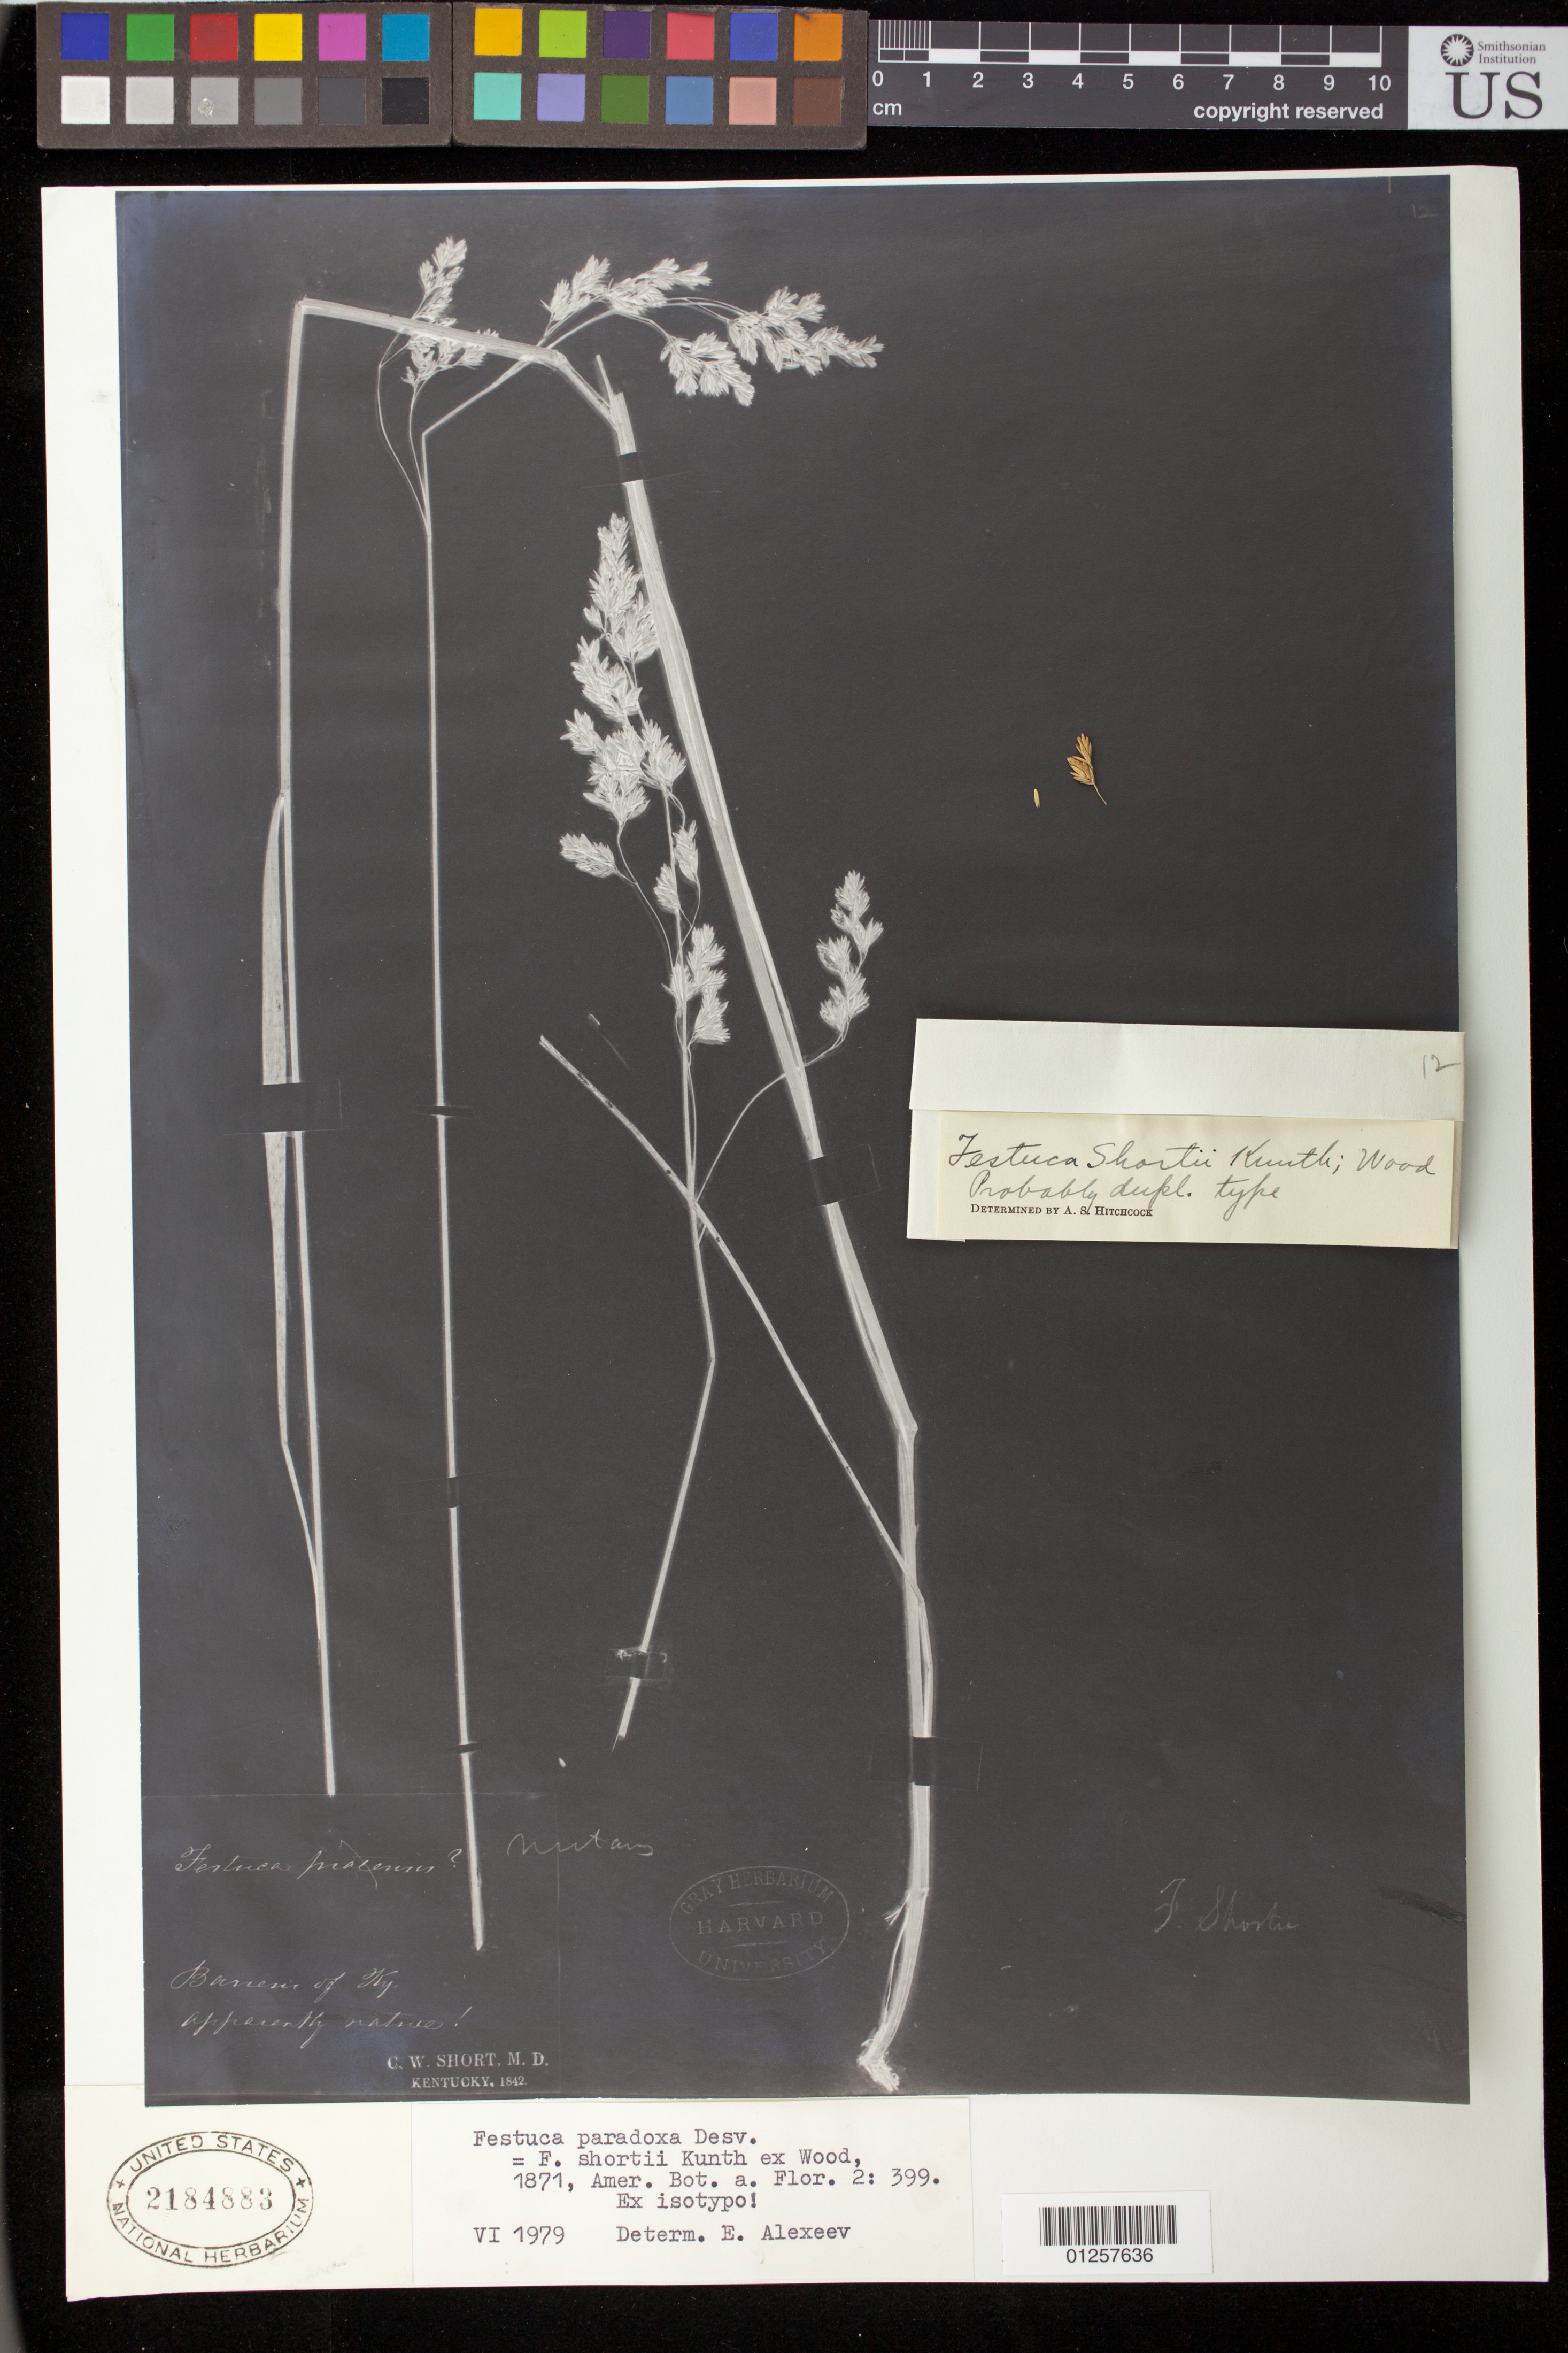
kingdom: Plantae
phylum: Tracheophyta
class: Liliopsida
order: Poales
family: Poaceae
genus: Festuca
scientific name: Festuca shortii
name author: Kunth ex Alph. Wood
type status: Type Fragment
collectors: C. W. Short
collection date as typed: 1842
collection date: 1842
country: United States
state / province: Kentucky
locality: Rock island, falls of ohio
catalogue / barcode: US 2184883